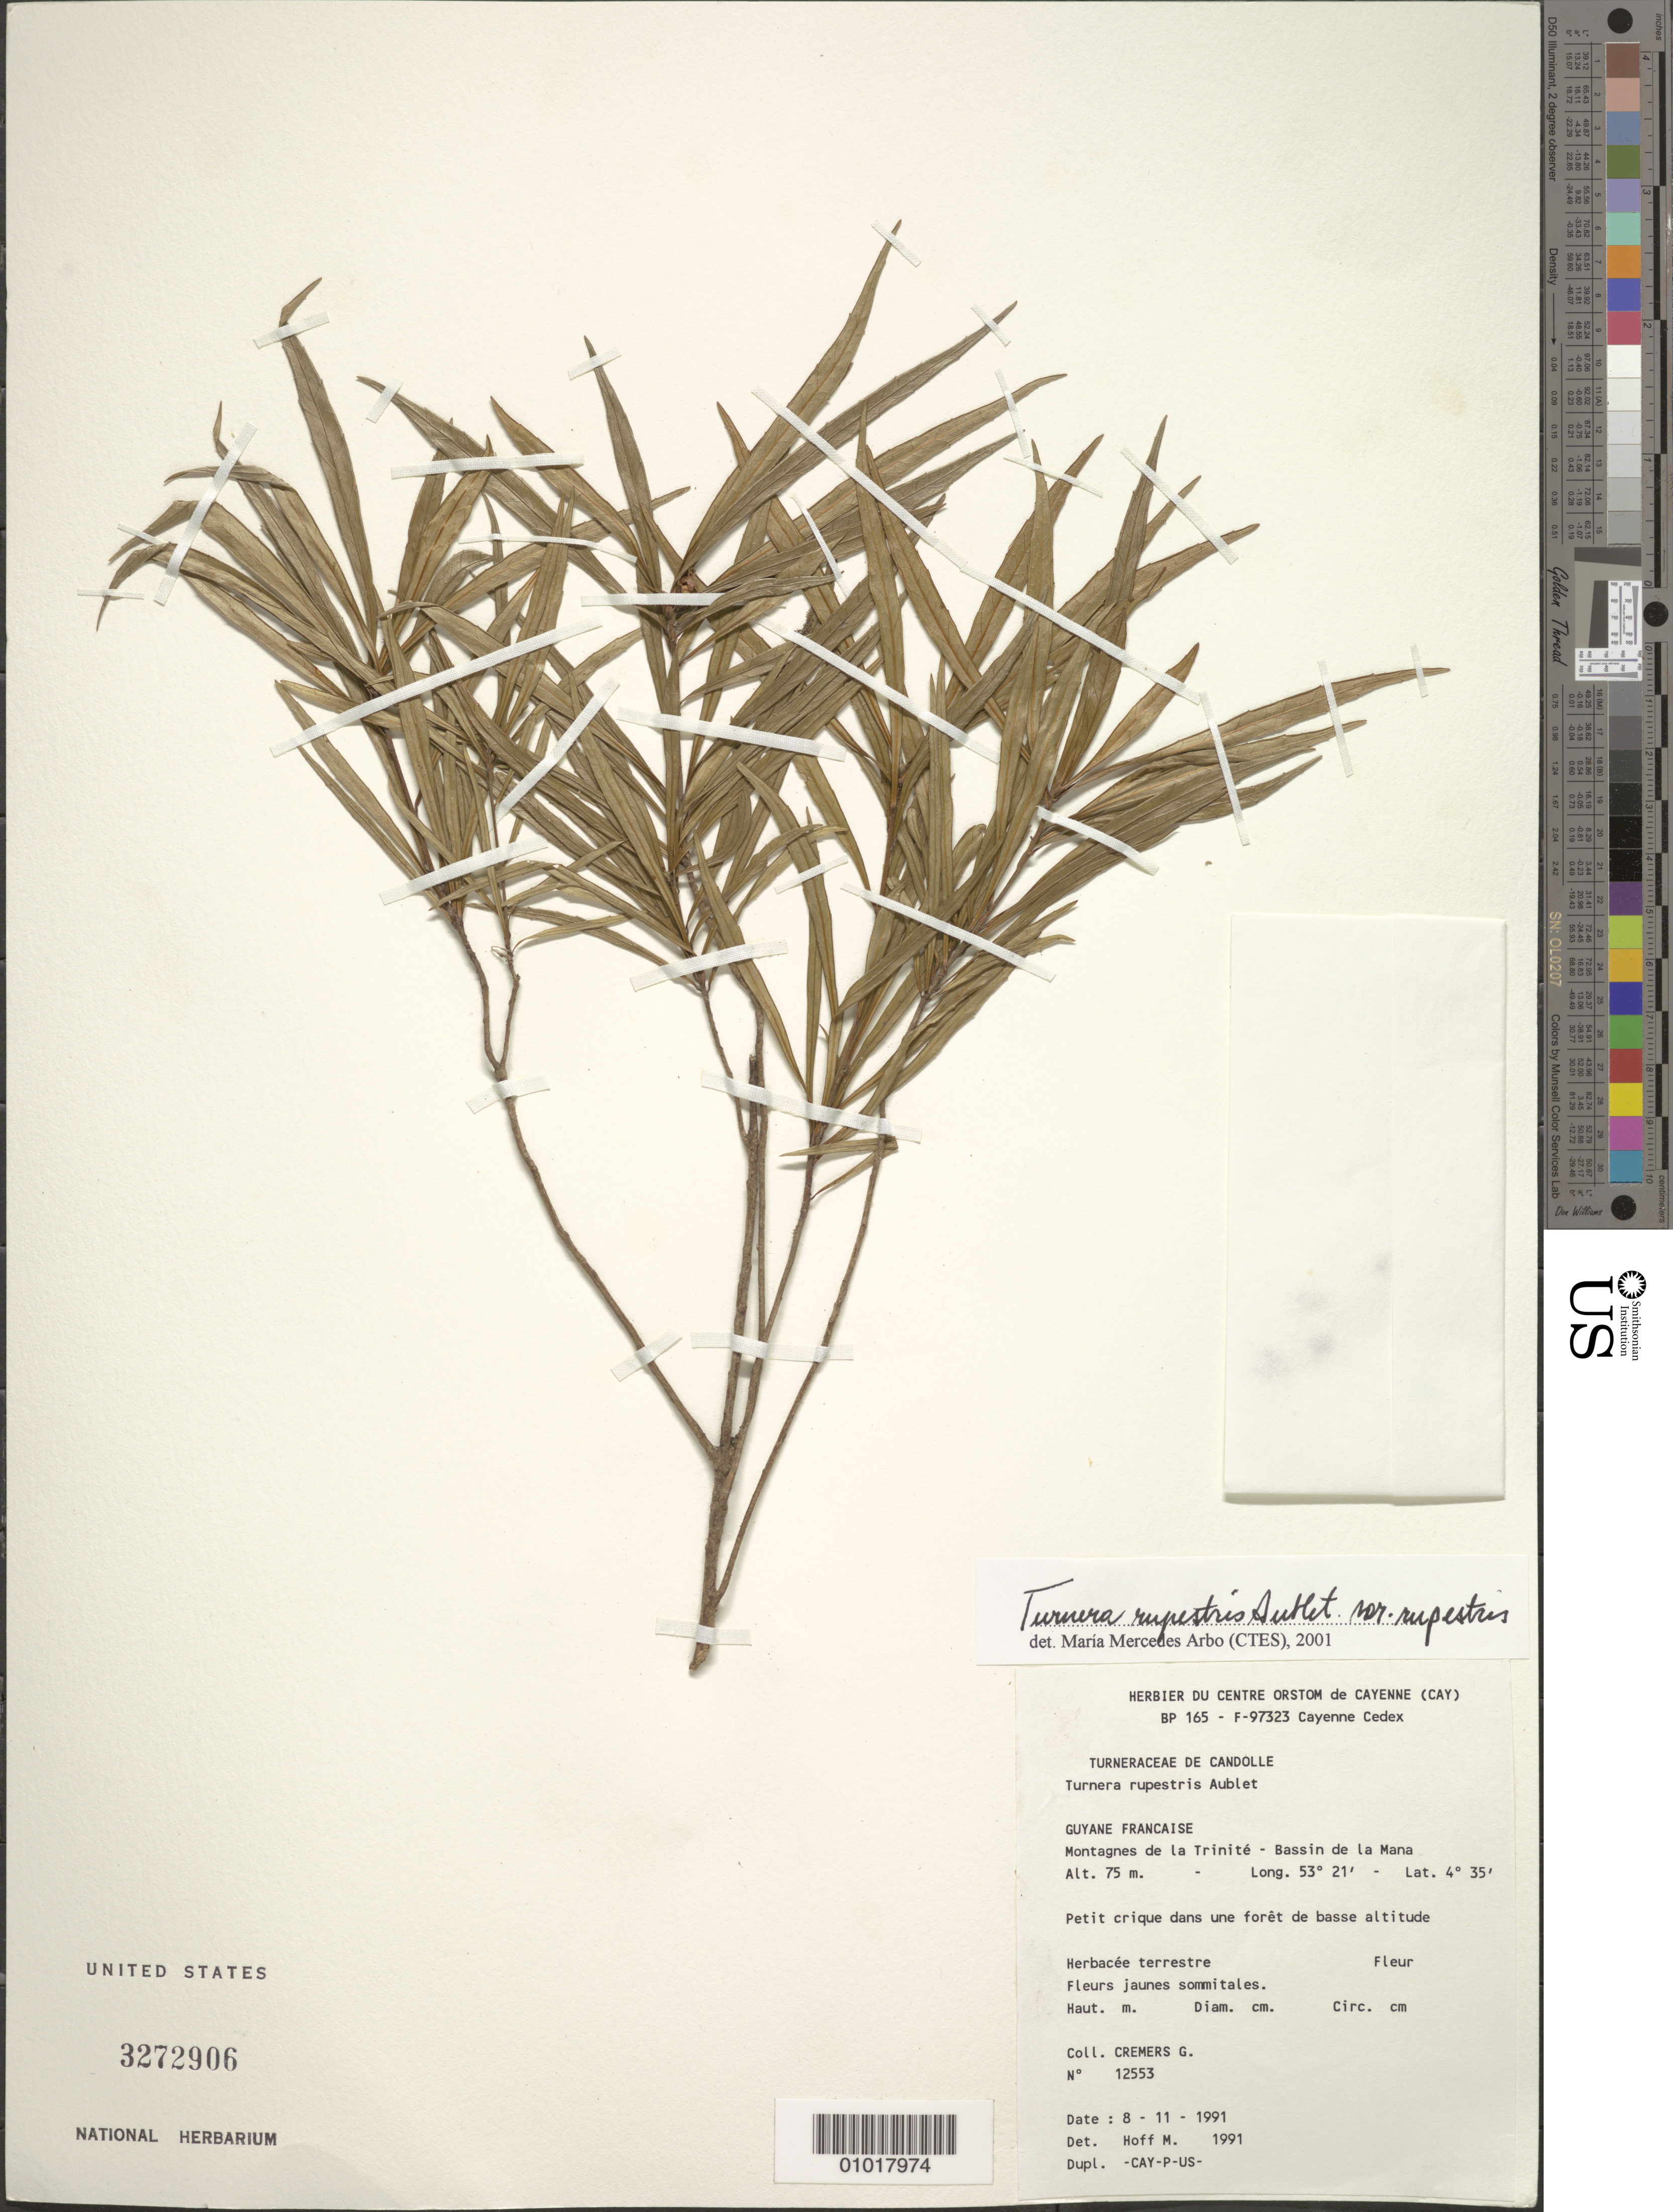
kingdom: Plantae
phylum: Tracheophyta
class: Magnoliopsida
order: Malpighiales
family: Turneraceae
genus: Turnera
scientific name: Turnera rupestris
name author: Aubl.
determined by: Arbo, M. M.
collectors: G. Cremers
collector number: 12553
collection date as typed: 8-Nov-91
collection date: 1991-11-08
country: French Guiana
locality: Montagnes de la Trinité, Bassin de la Mana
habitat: Petit crique dans une forêt de basse altitude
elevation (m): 75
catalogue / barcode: US 3272906